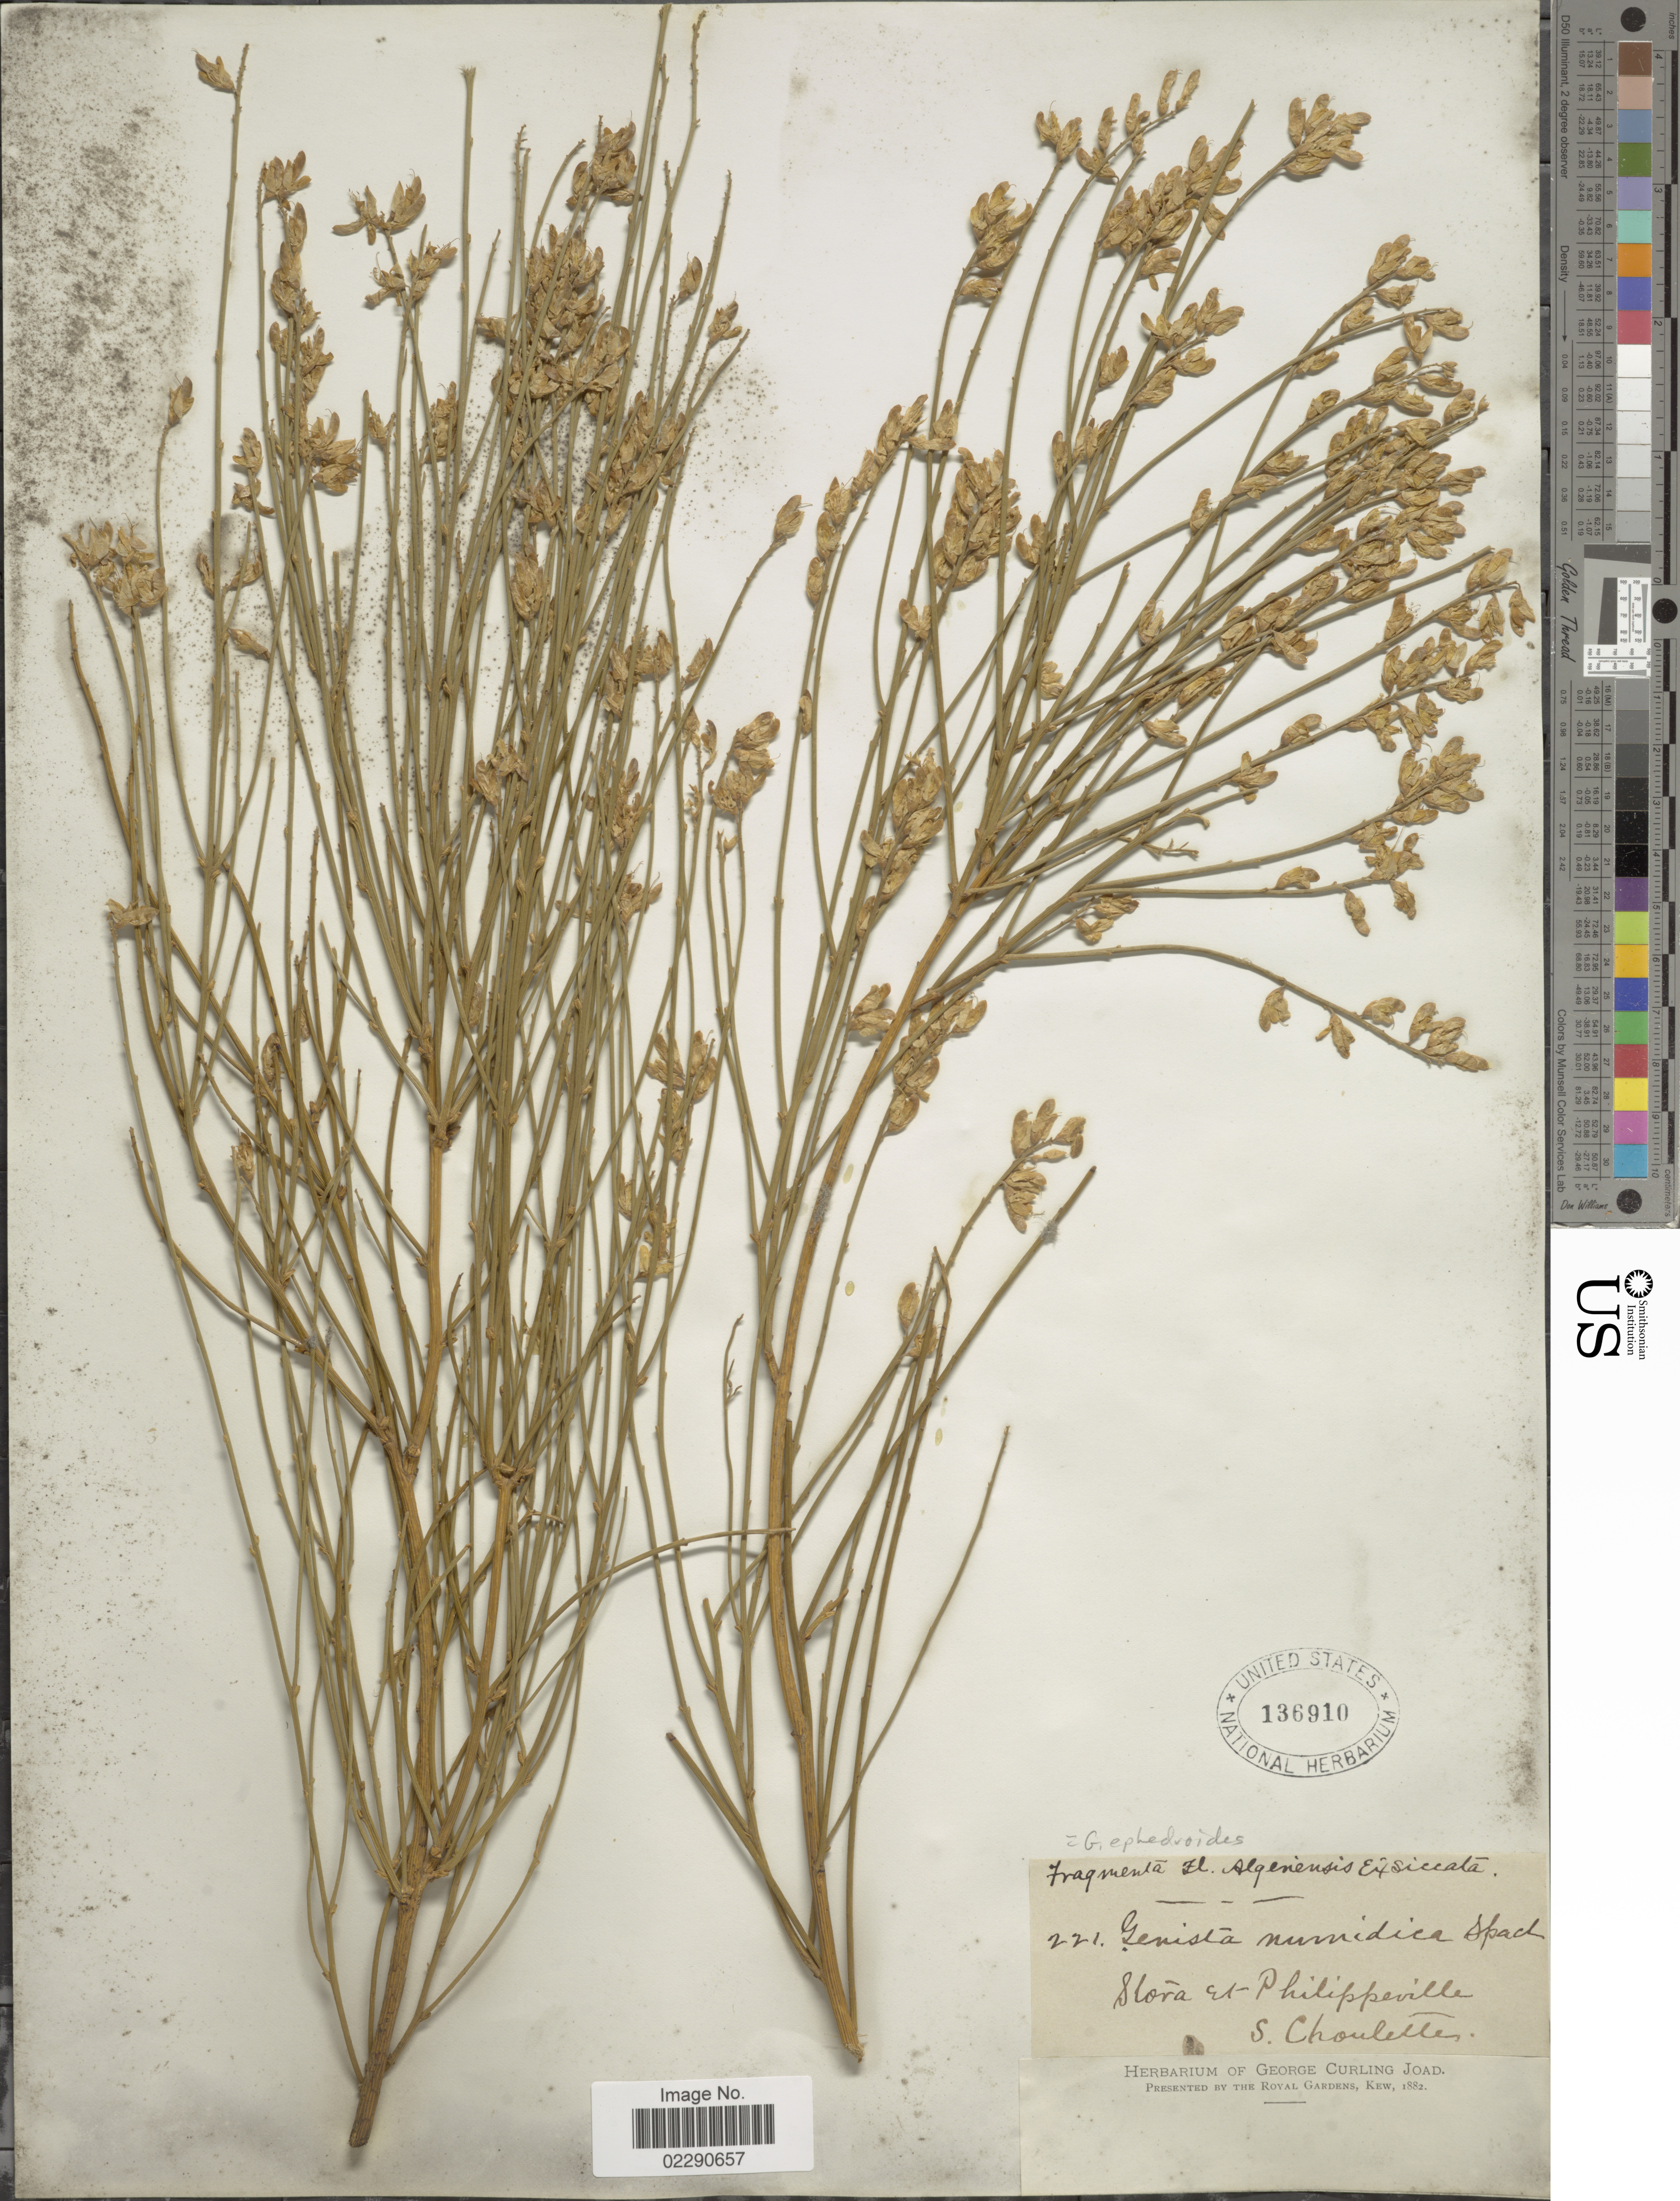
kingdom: Plantae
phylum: Tracheophyta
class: Magnoliopsida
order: Fabales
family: Fabaceae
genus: Genista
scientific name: Genista ephedroides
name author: DC.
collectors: S. Choulette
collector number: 221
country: Algeria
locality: Stor et Philippeville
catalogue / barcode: US 136910